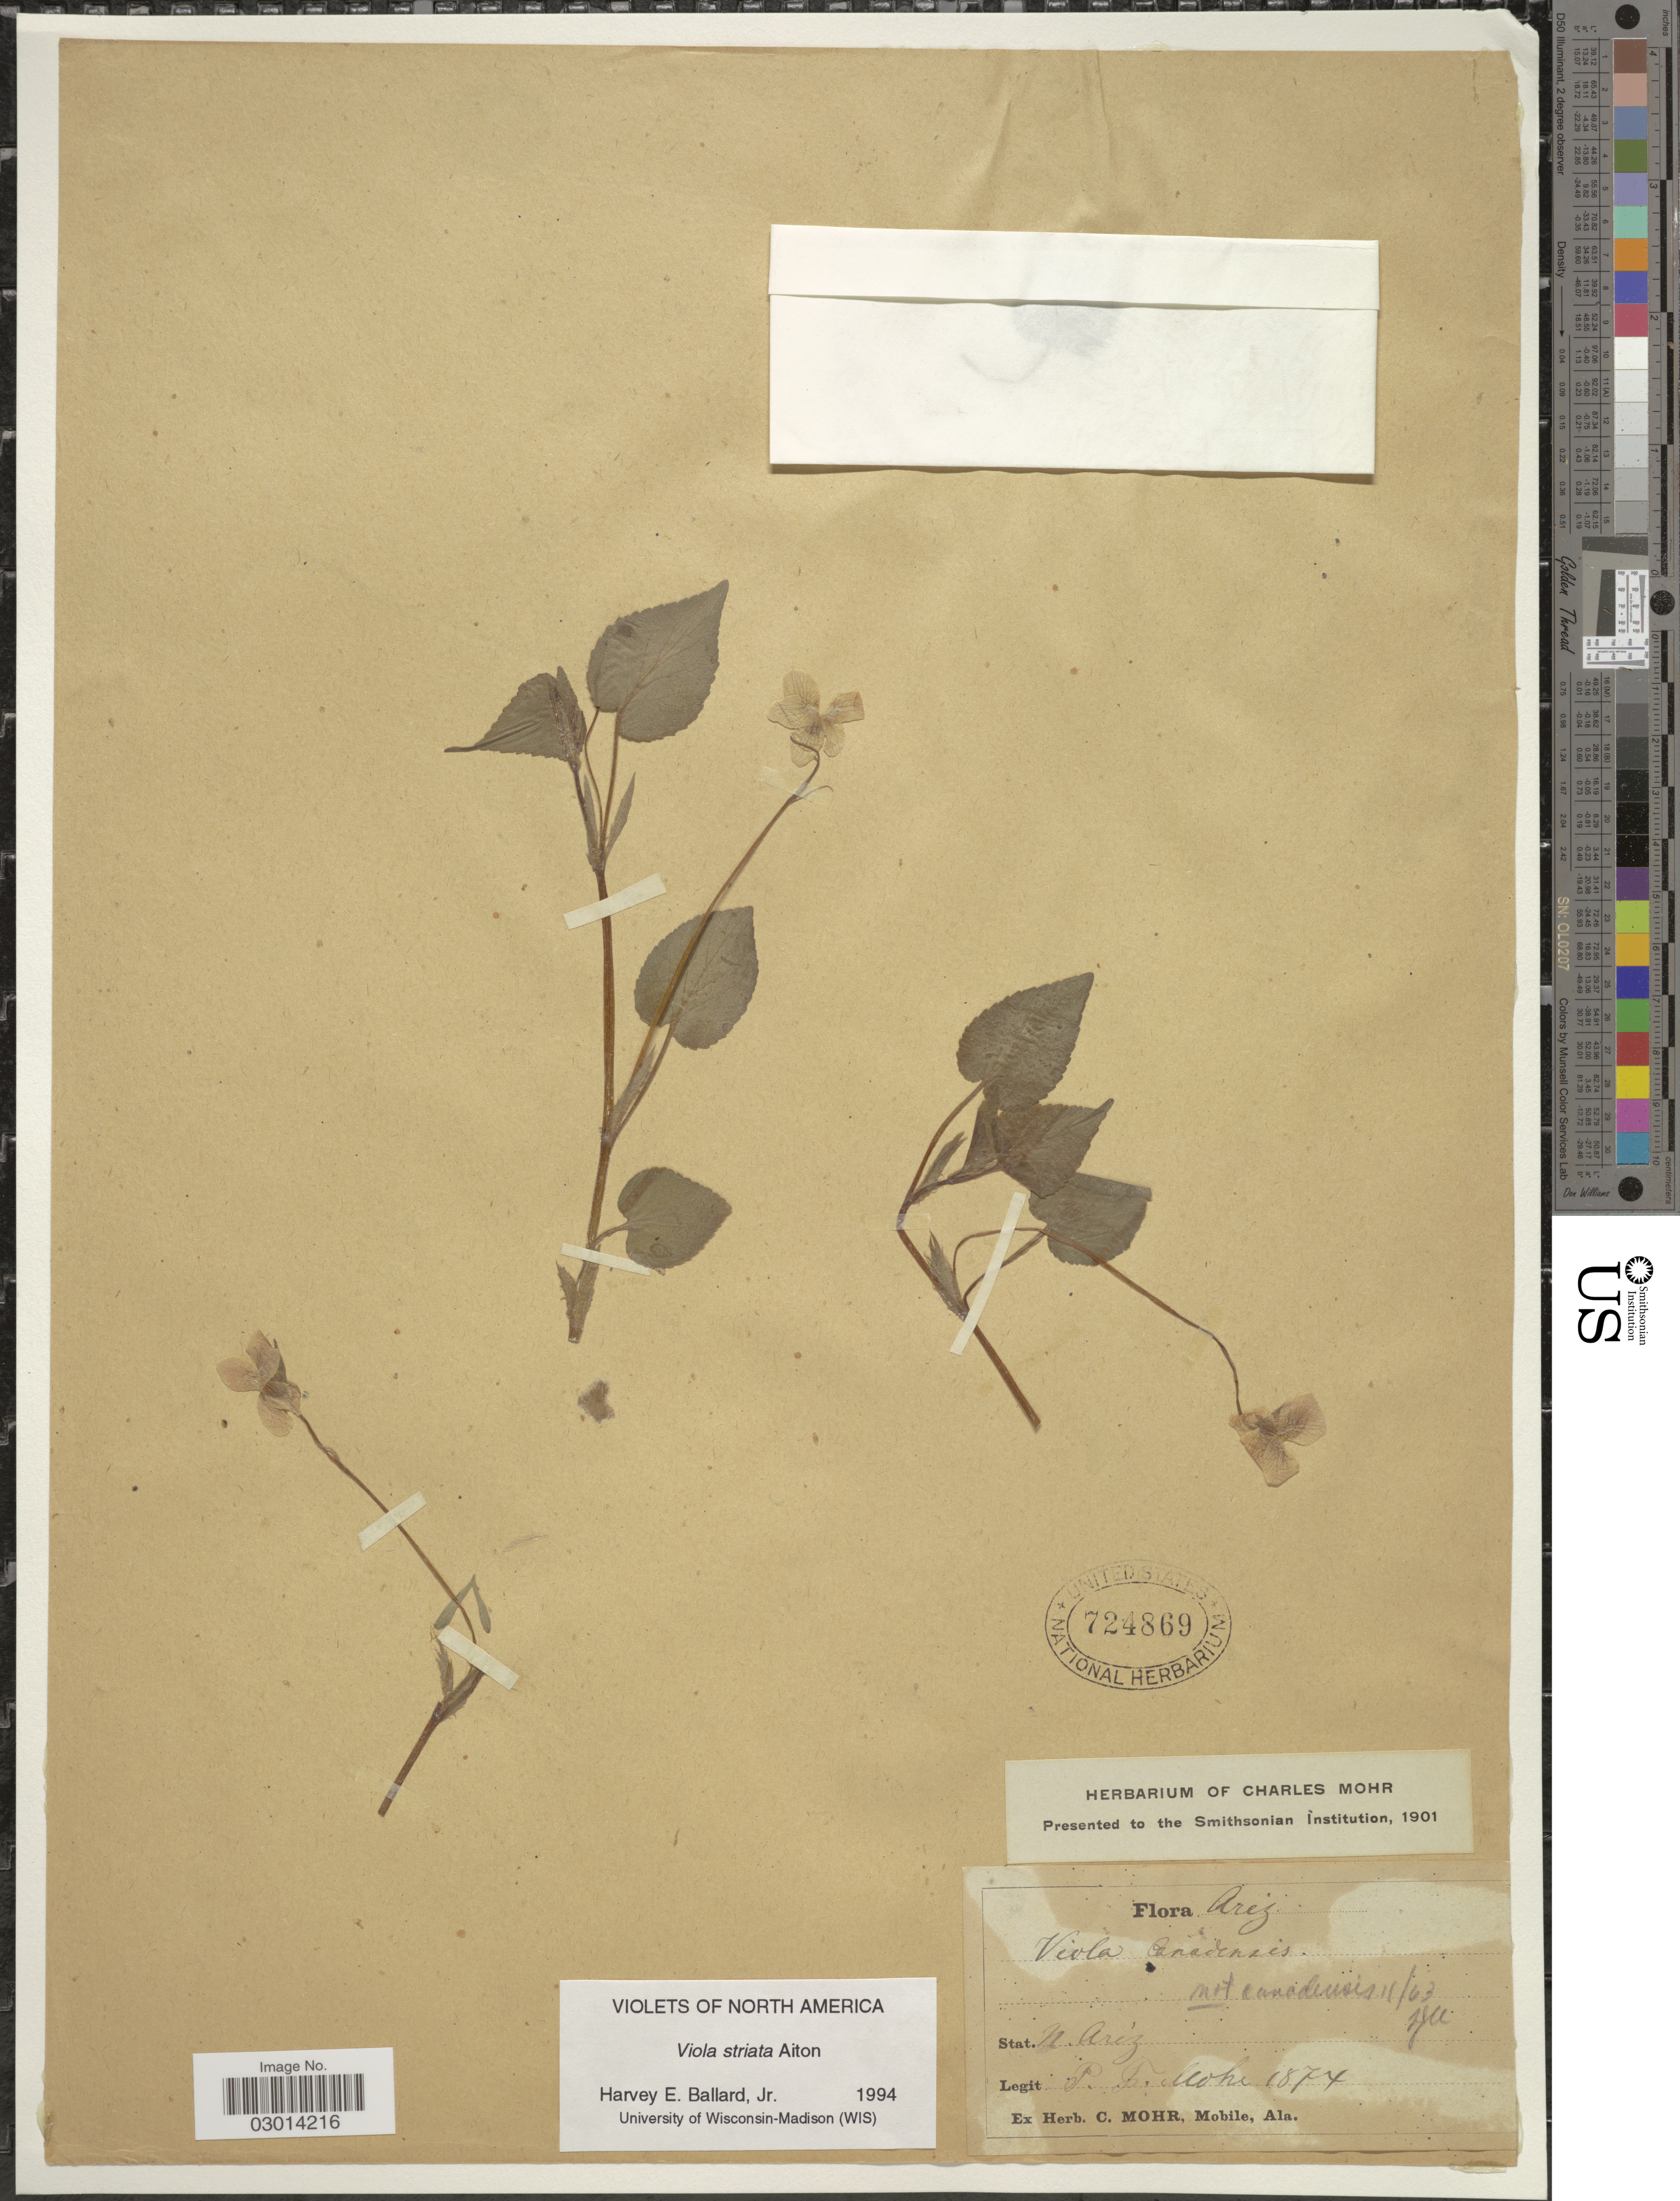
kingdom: Plantae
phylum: Tracheophyta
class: Magnoliopsida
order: Malpighiales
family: Violaceae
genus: Viola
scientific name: Viola rostrata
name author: Pursh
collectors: P. F. Mohr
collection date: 1874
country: United States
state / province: Arizona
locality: Ariz. Stat. N. Ariz.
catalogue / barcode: US 724869